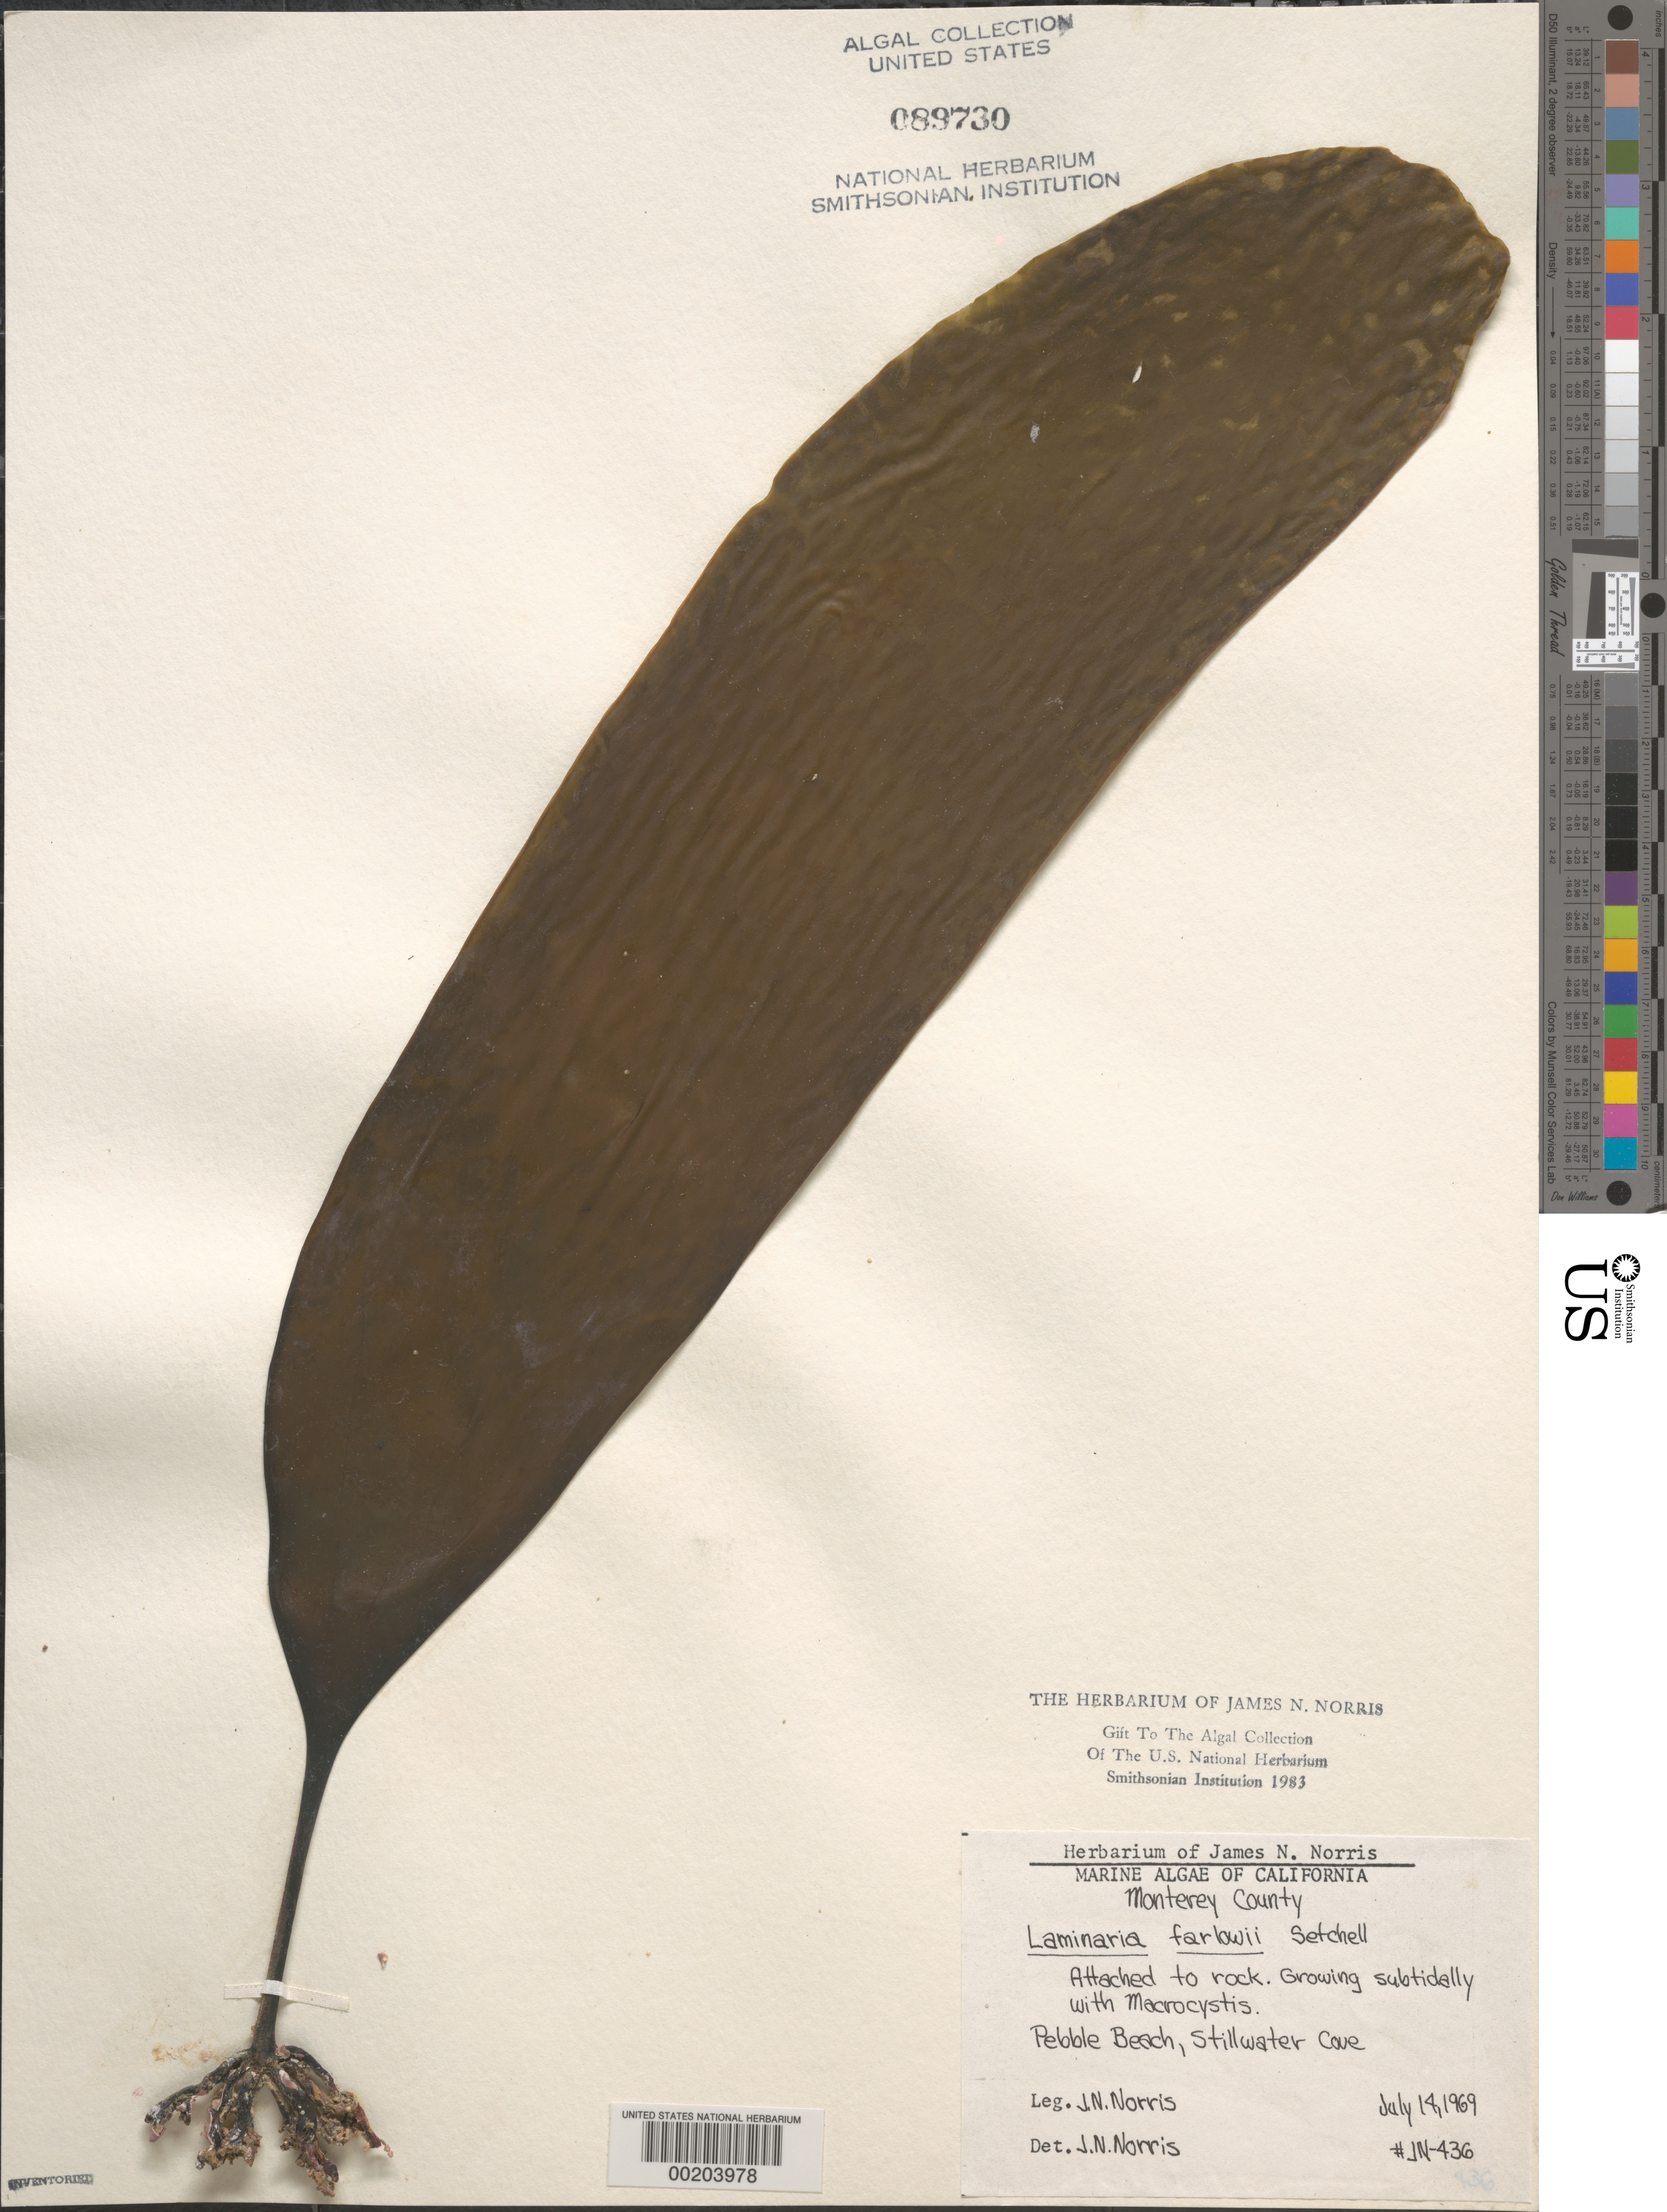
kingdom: Chromista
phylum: Ochrophyta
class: Phaeophyceae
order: Laminariales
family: Laminariaceae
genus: Laminaria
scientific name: Laminaria farlowii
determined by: Norris, James N.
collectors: J. N. Norris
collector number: JN-436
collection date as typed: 14 Jul 1969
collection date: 1969-07-14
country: United States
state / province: California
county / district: Monterey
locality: Stillwater Cove, Pebble Beach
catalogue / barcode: US 89730